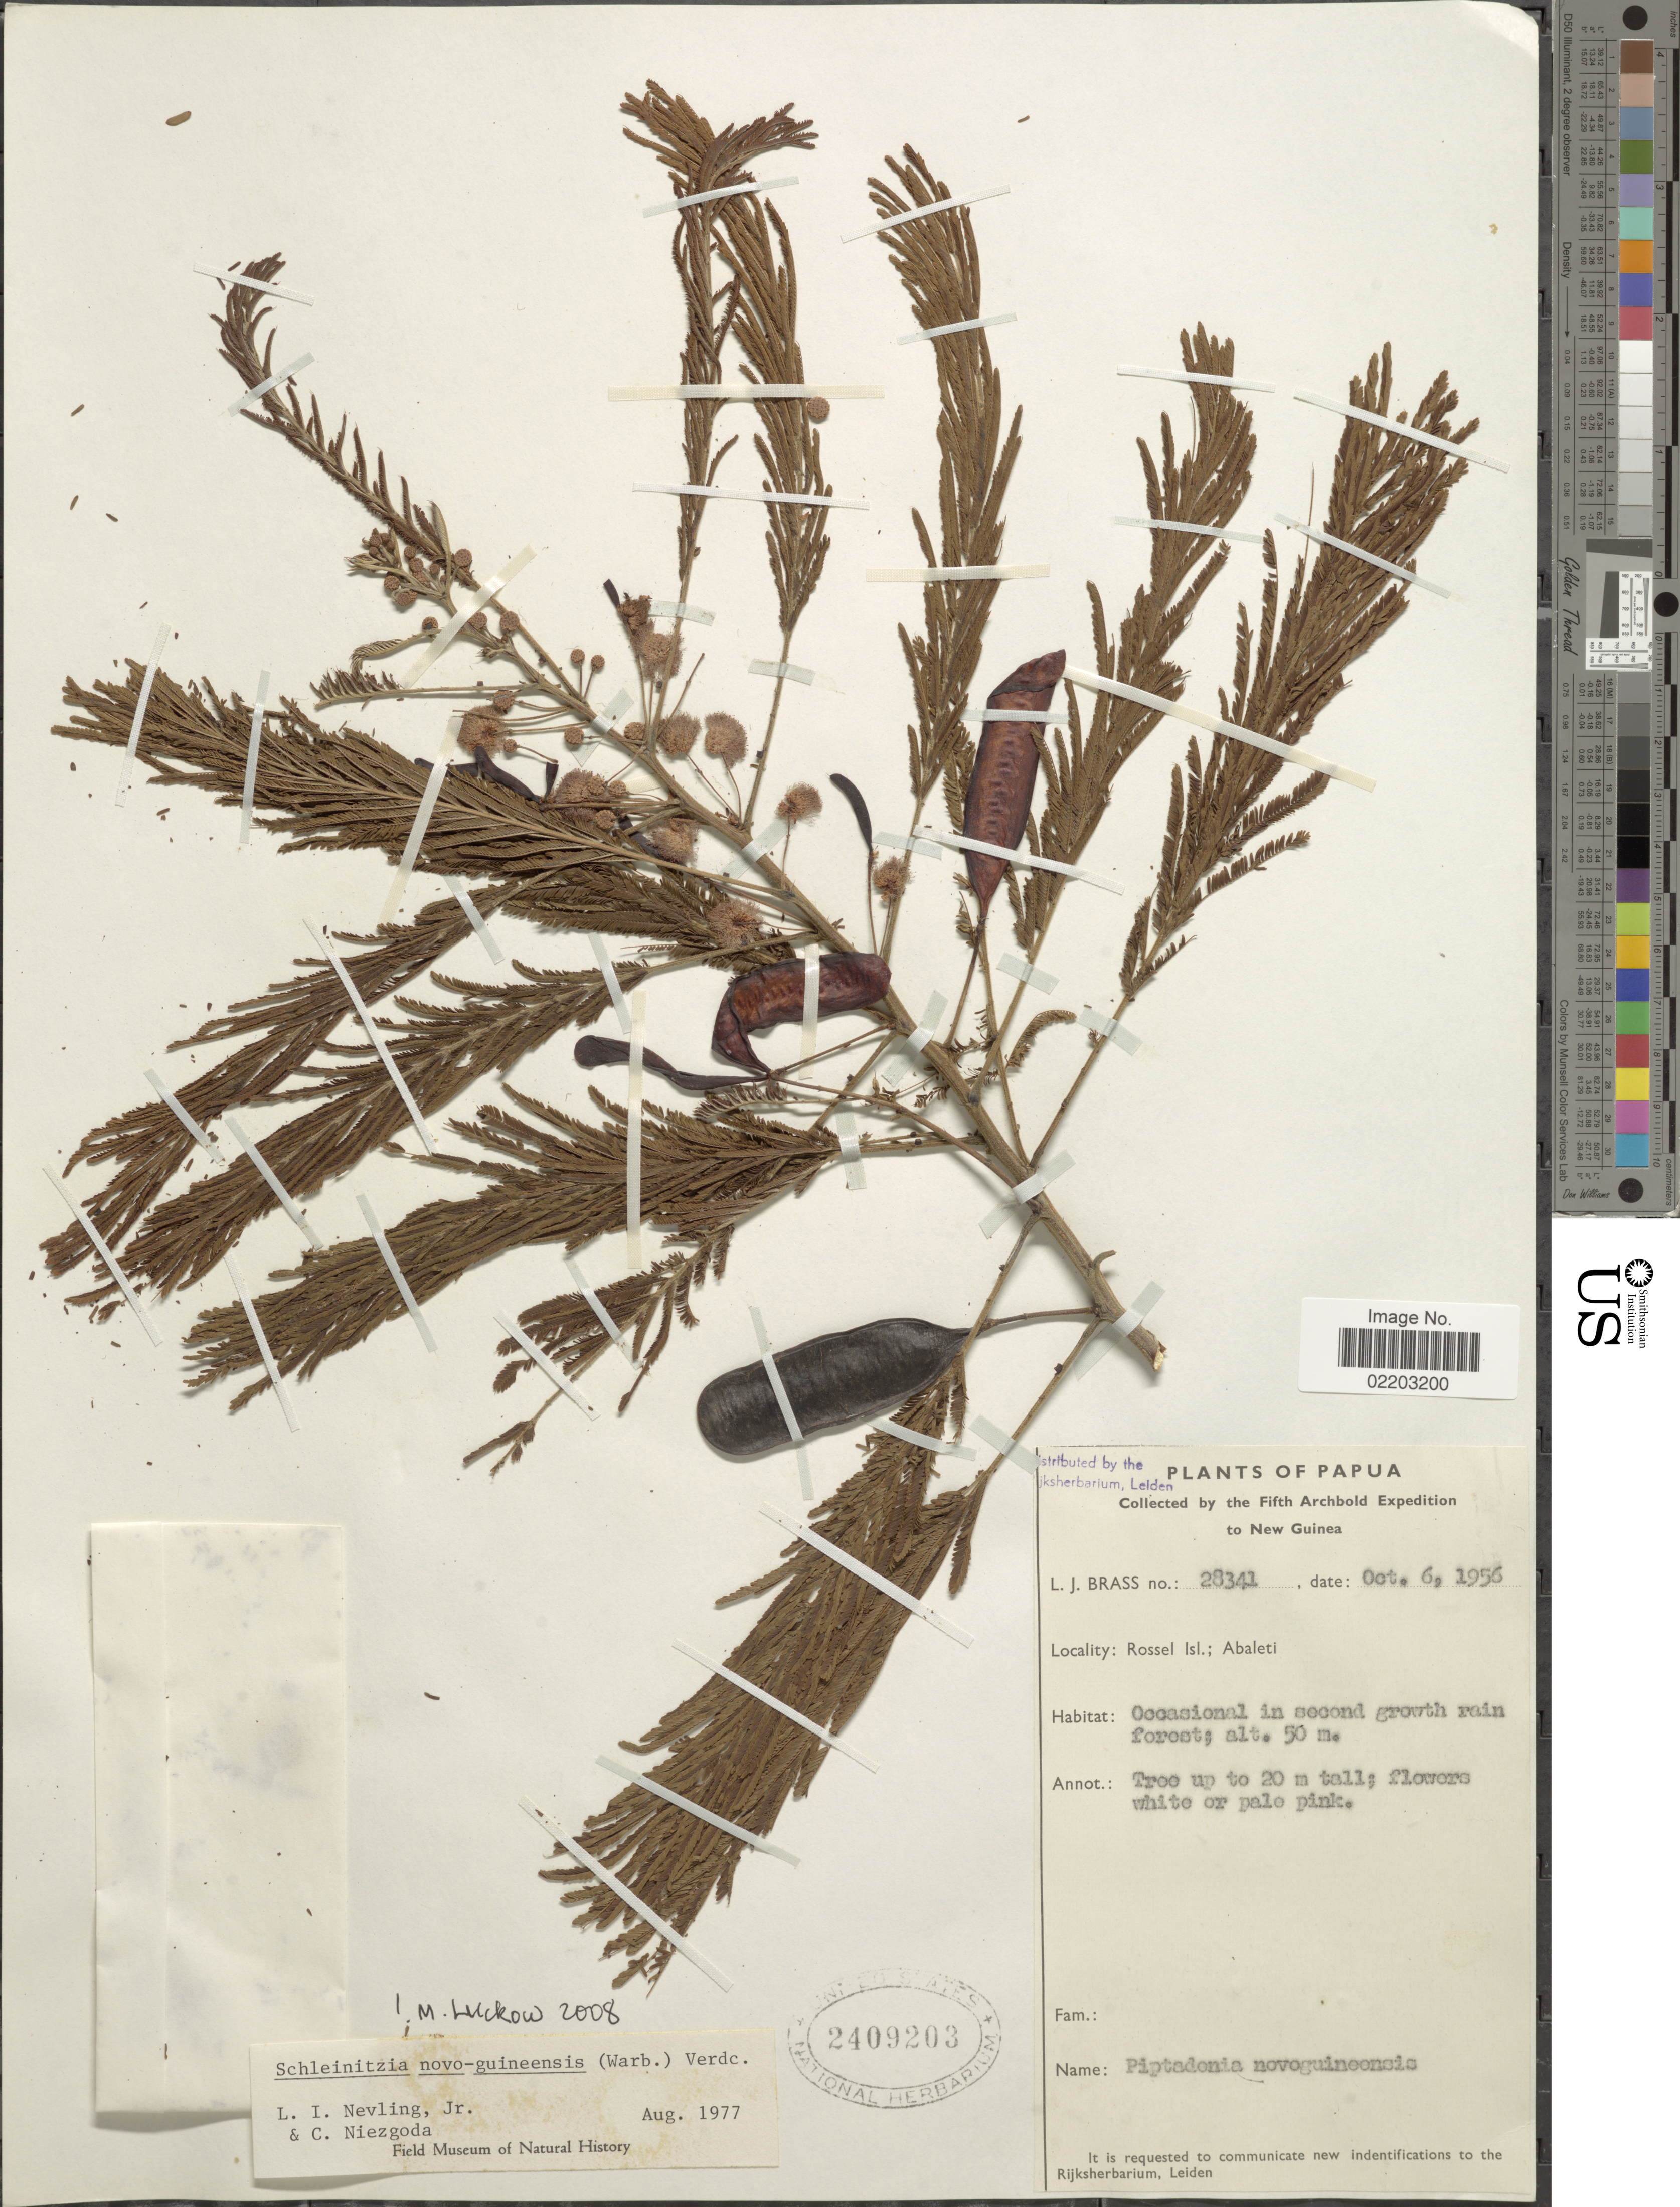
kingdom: Plantae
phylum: Tracheophyta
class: Magnoliopsida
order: Fabales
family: Fabaceae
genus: Schleinitzia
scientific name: Schleinitzia novoguineensis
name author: (Warb.) Verdc.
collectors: L. J. Brass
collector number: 28341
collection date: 1956-10-06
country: Papua New Guinea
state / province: Milne Bay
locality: Rossel Isl; Abaleti; Occasional in second growth rain forest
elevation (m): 50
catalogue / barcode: US 2409203